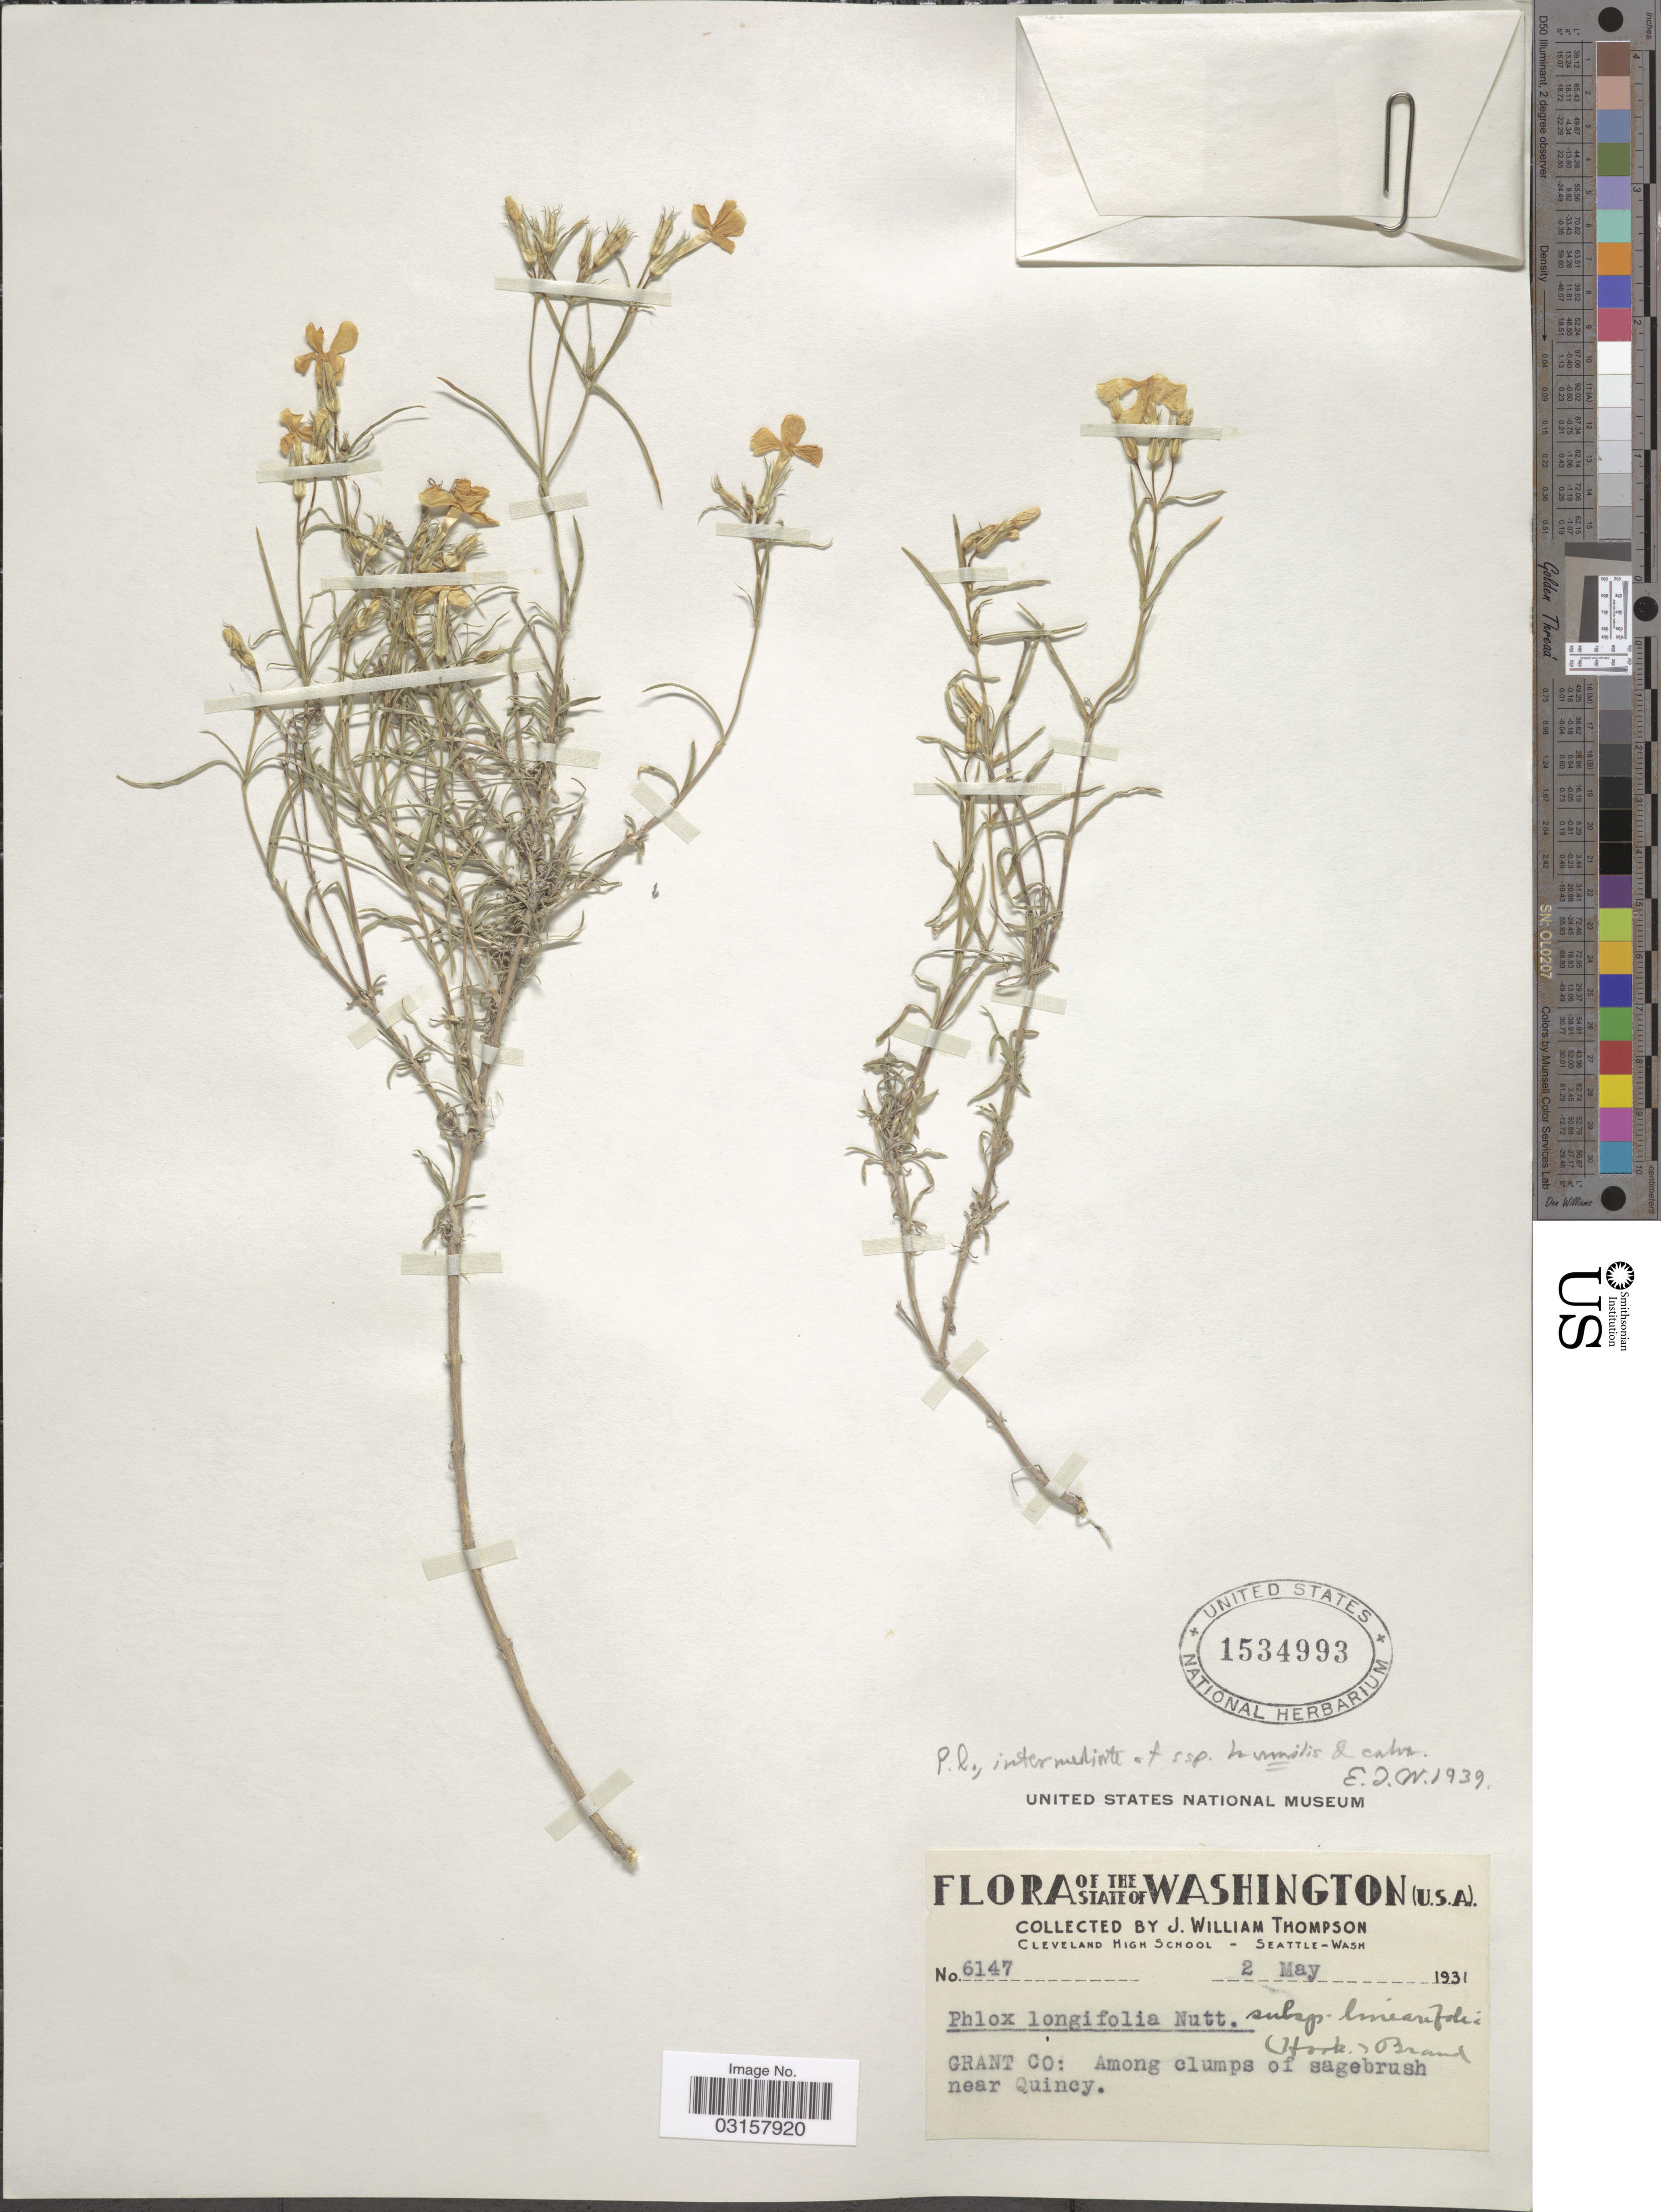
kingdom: Plantae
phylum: Tracheophyta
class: Magnoliopsida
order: Ericales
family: Polemoniaceae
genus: Phlox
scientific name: Phlox longifolia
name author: Nutt.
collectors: J. W. Thompson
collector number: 6147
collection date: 1931-05-02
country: United States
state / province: Washington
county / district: Grant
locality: Grant Co.: Among clumps of sagebrush near Quincy.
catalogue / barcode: US 1534993